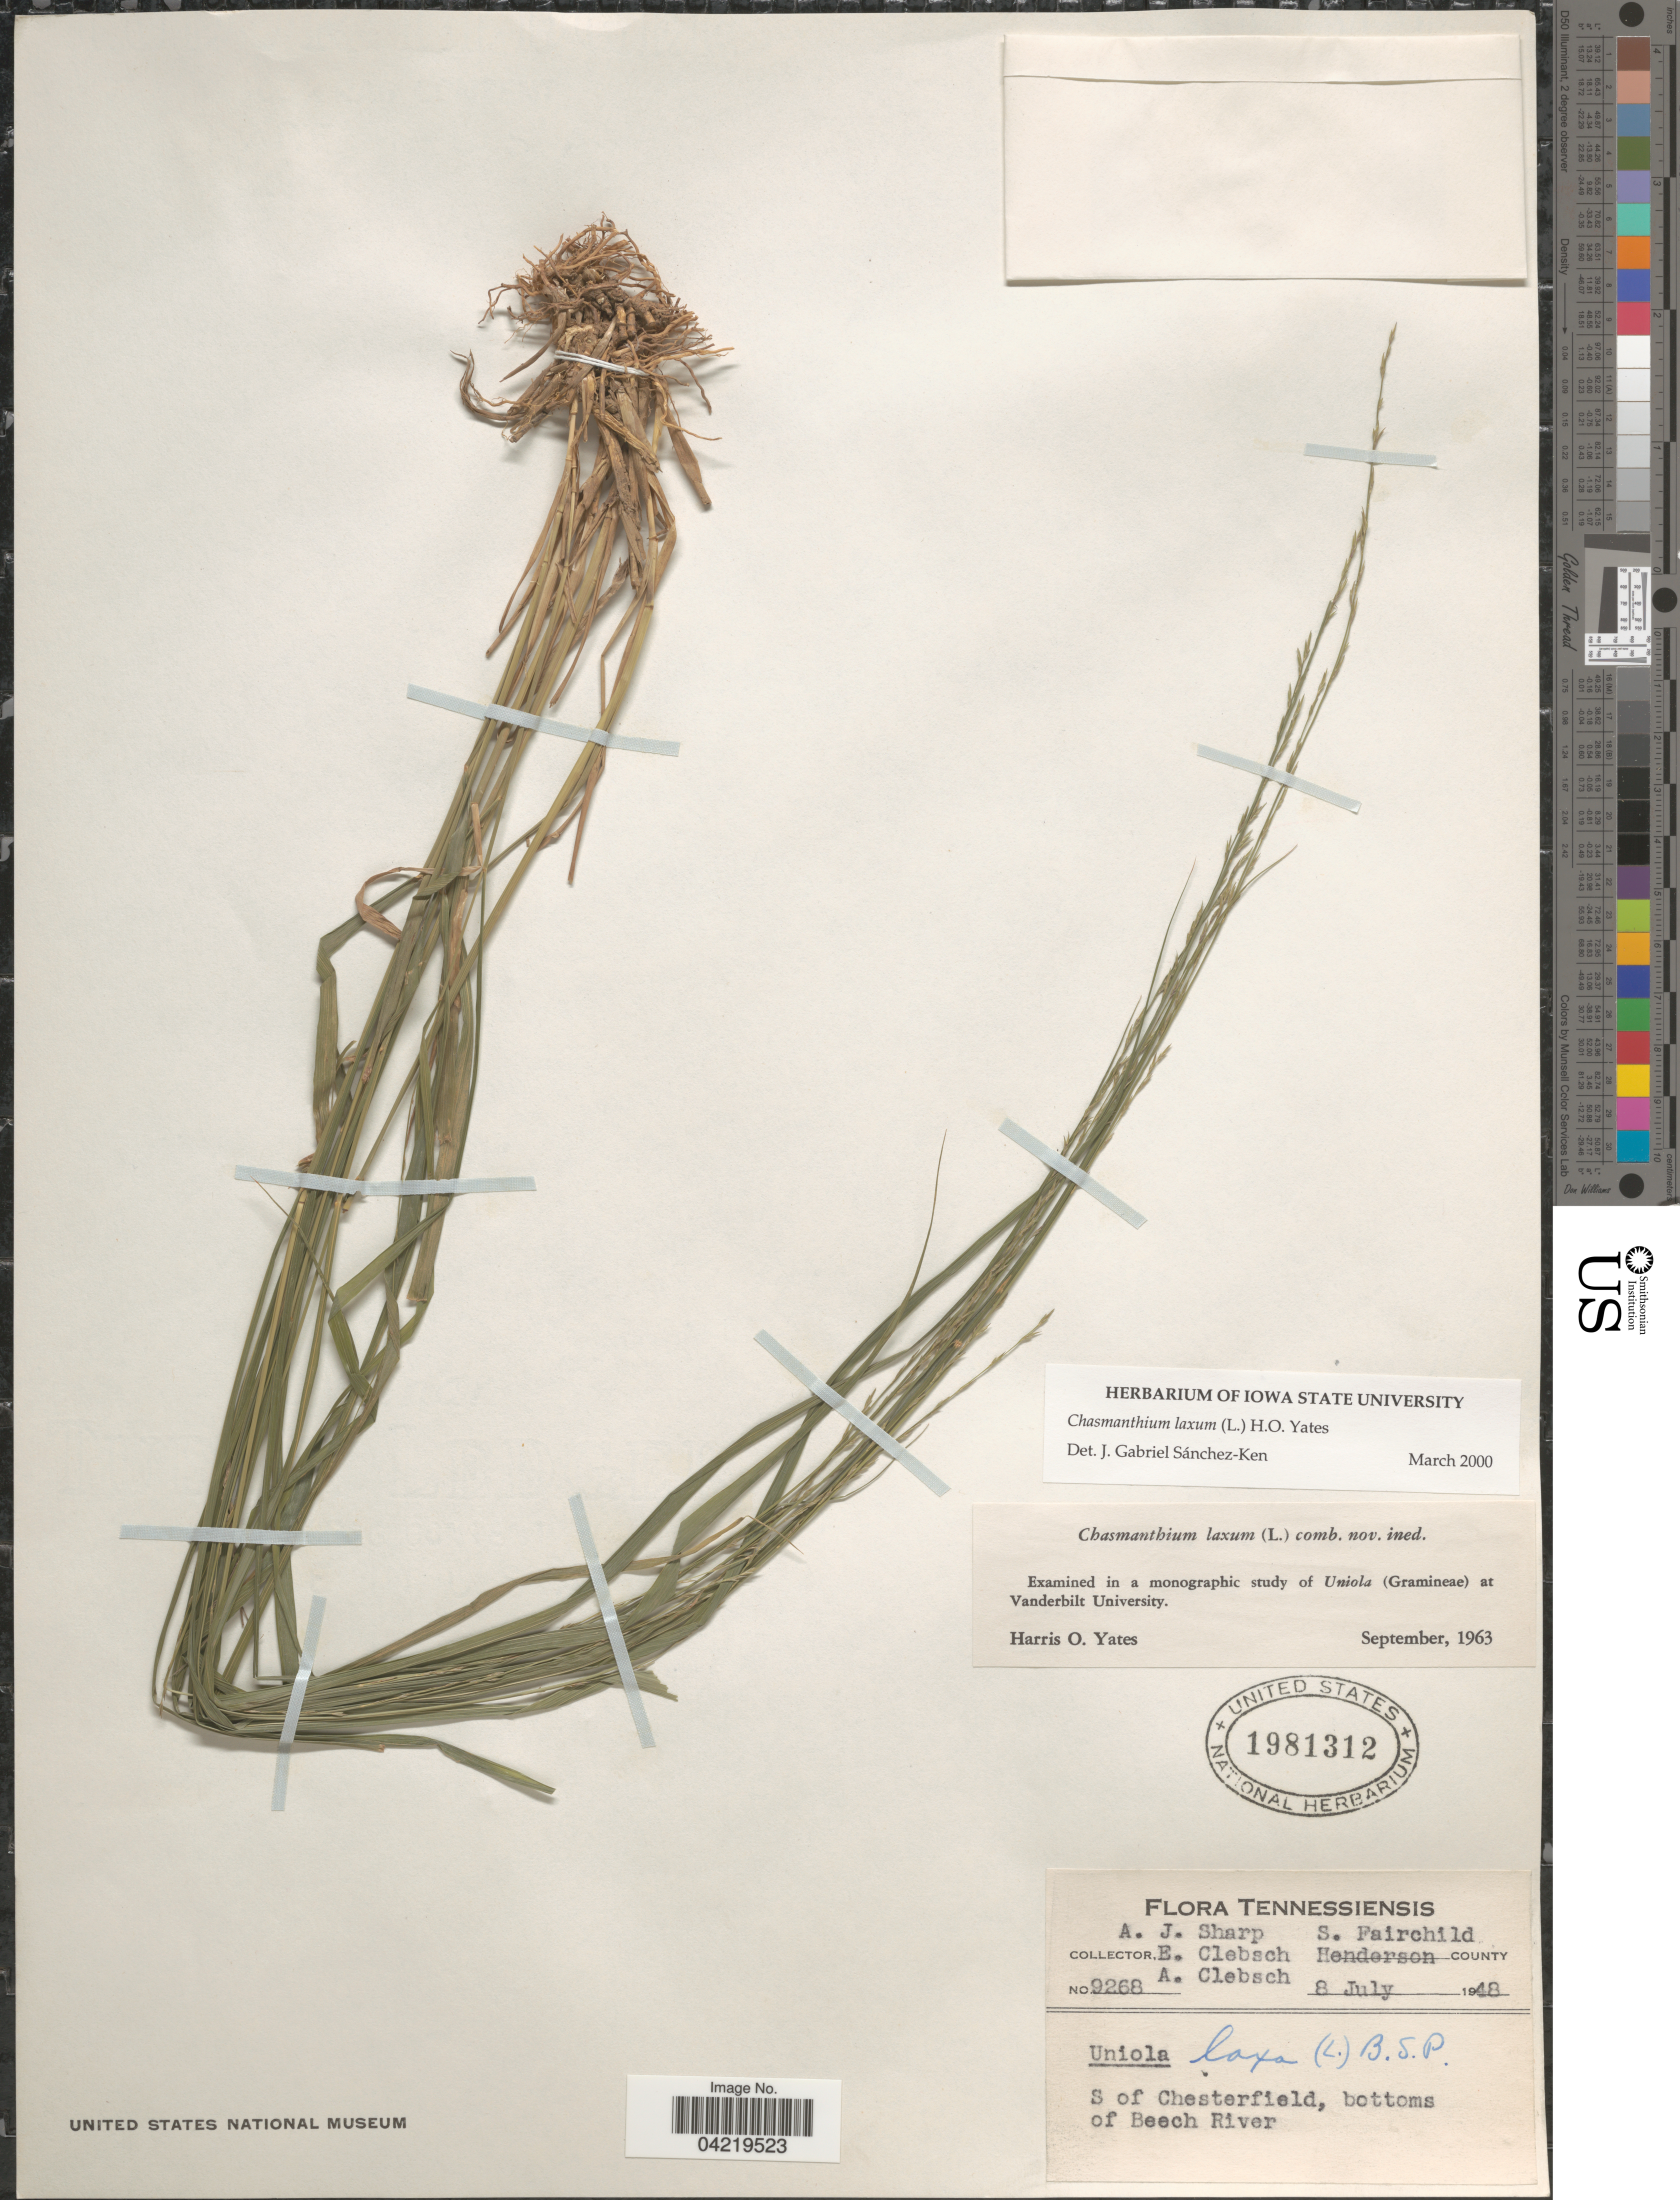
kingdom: Plantae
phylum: Tracheophyta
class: Liliopsida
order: Poales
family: Poaceae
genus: Chasmanthium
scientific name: Chasmanthium laxum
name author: (L.) H.O. Yates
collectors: A. J. Sharp, E. Clebsch, A. Clebsch & S. Fairchild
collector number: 9268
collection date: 1948-07-08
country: United States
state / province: Tennessee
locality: Henderson County. S of Chesterfield, bottoms of Beech River.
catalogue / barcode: US 1981312